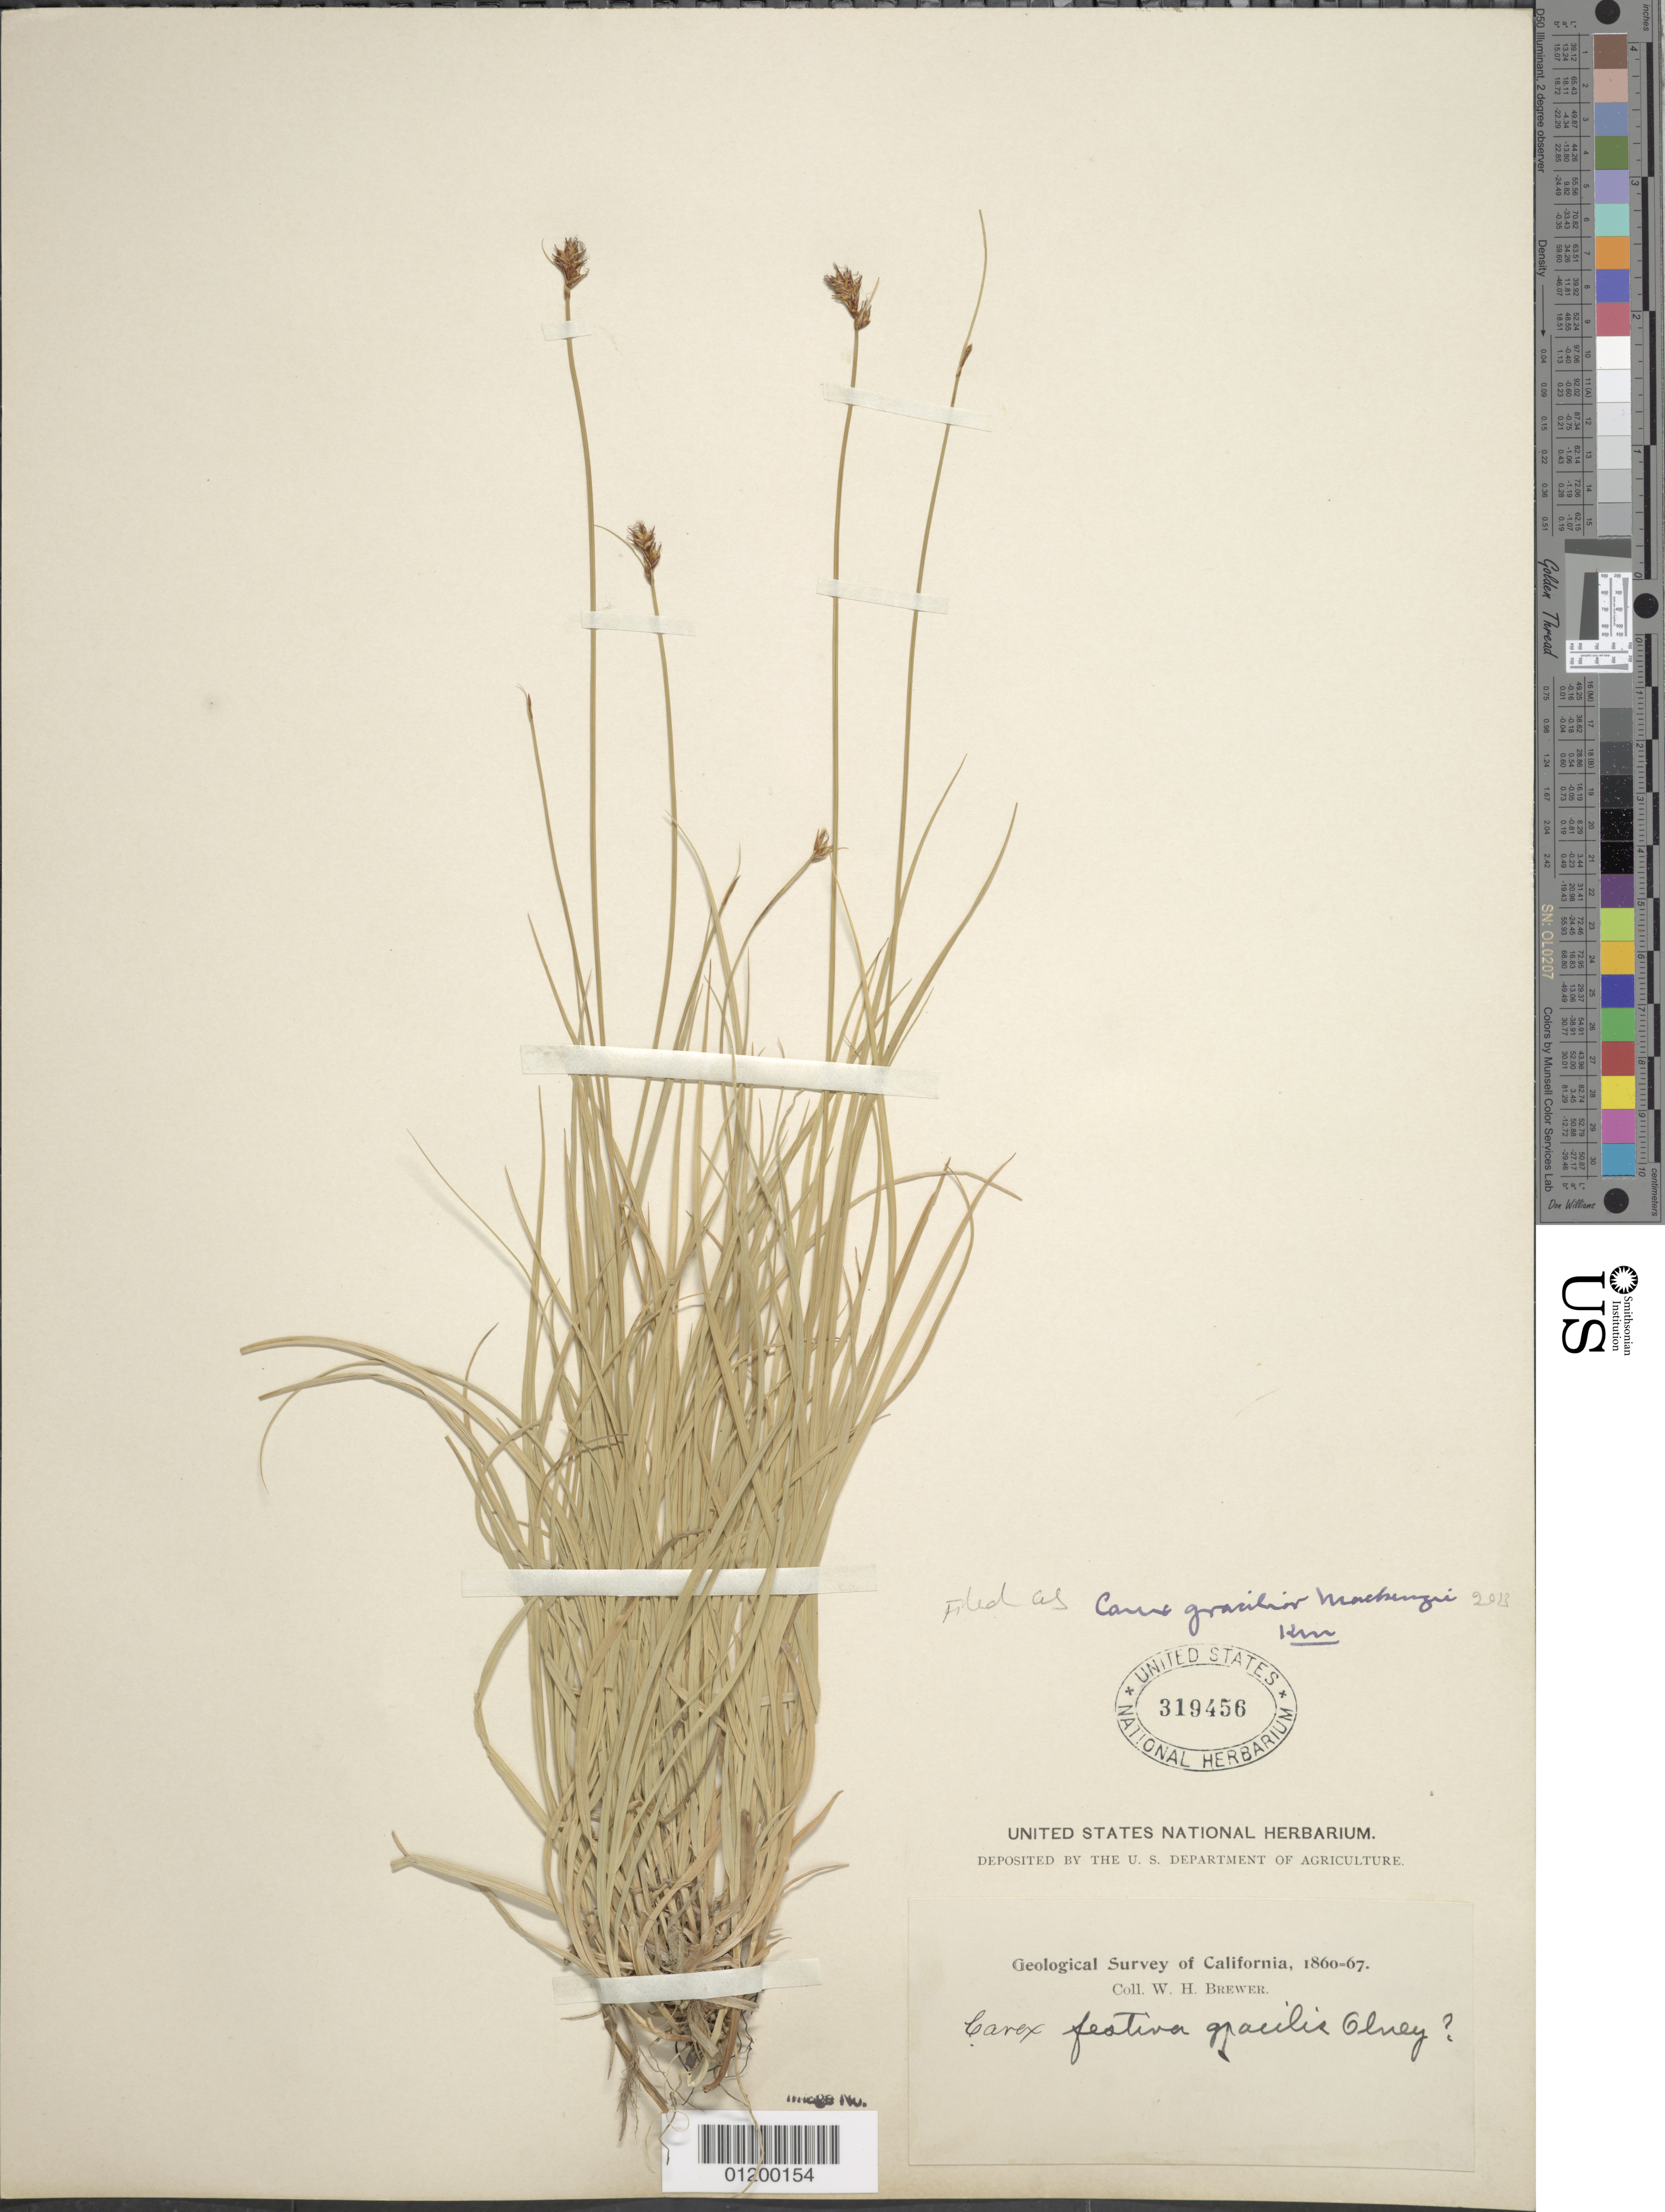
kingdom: Plantae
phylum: Tracheophyta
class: Liliopsida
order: Poales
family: Cyperaceae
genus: Carex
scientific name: Carex gracilior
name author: Mack.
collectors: W. H. Brewer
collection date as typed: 1860 to -- --- 1867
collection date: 1860/1867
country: United States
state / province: California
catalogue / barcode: US 319456